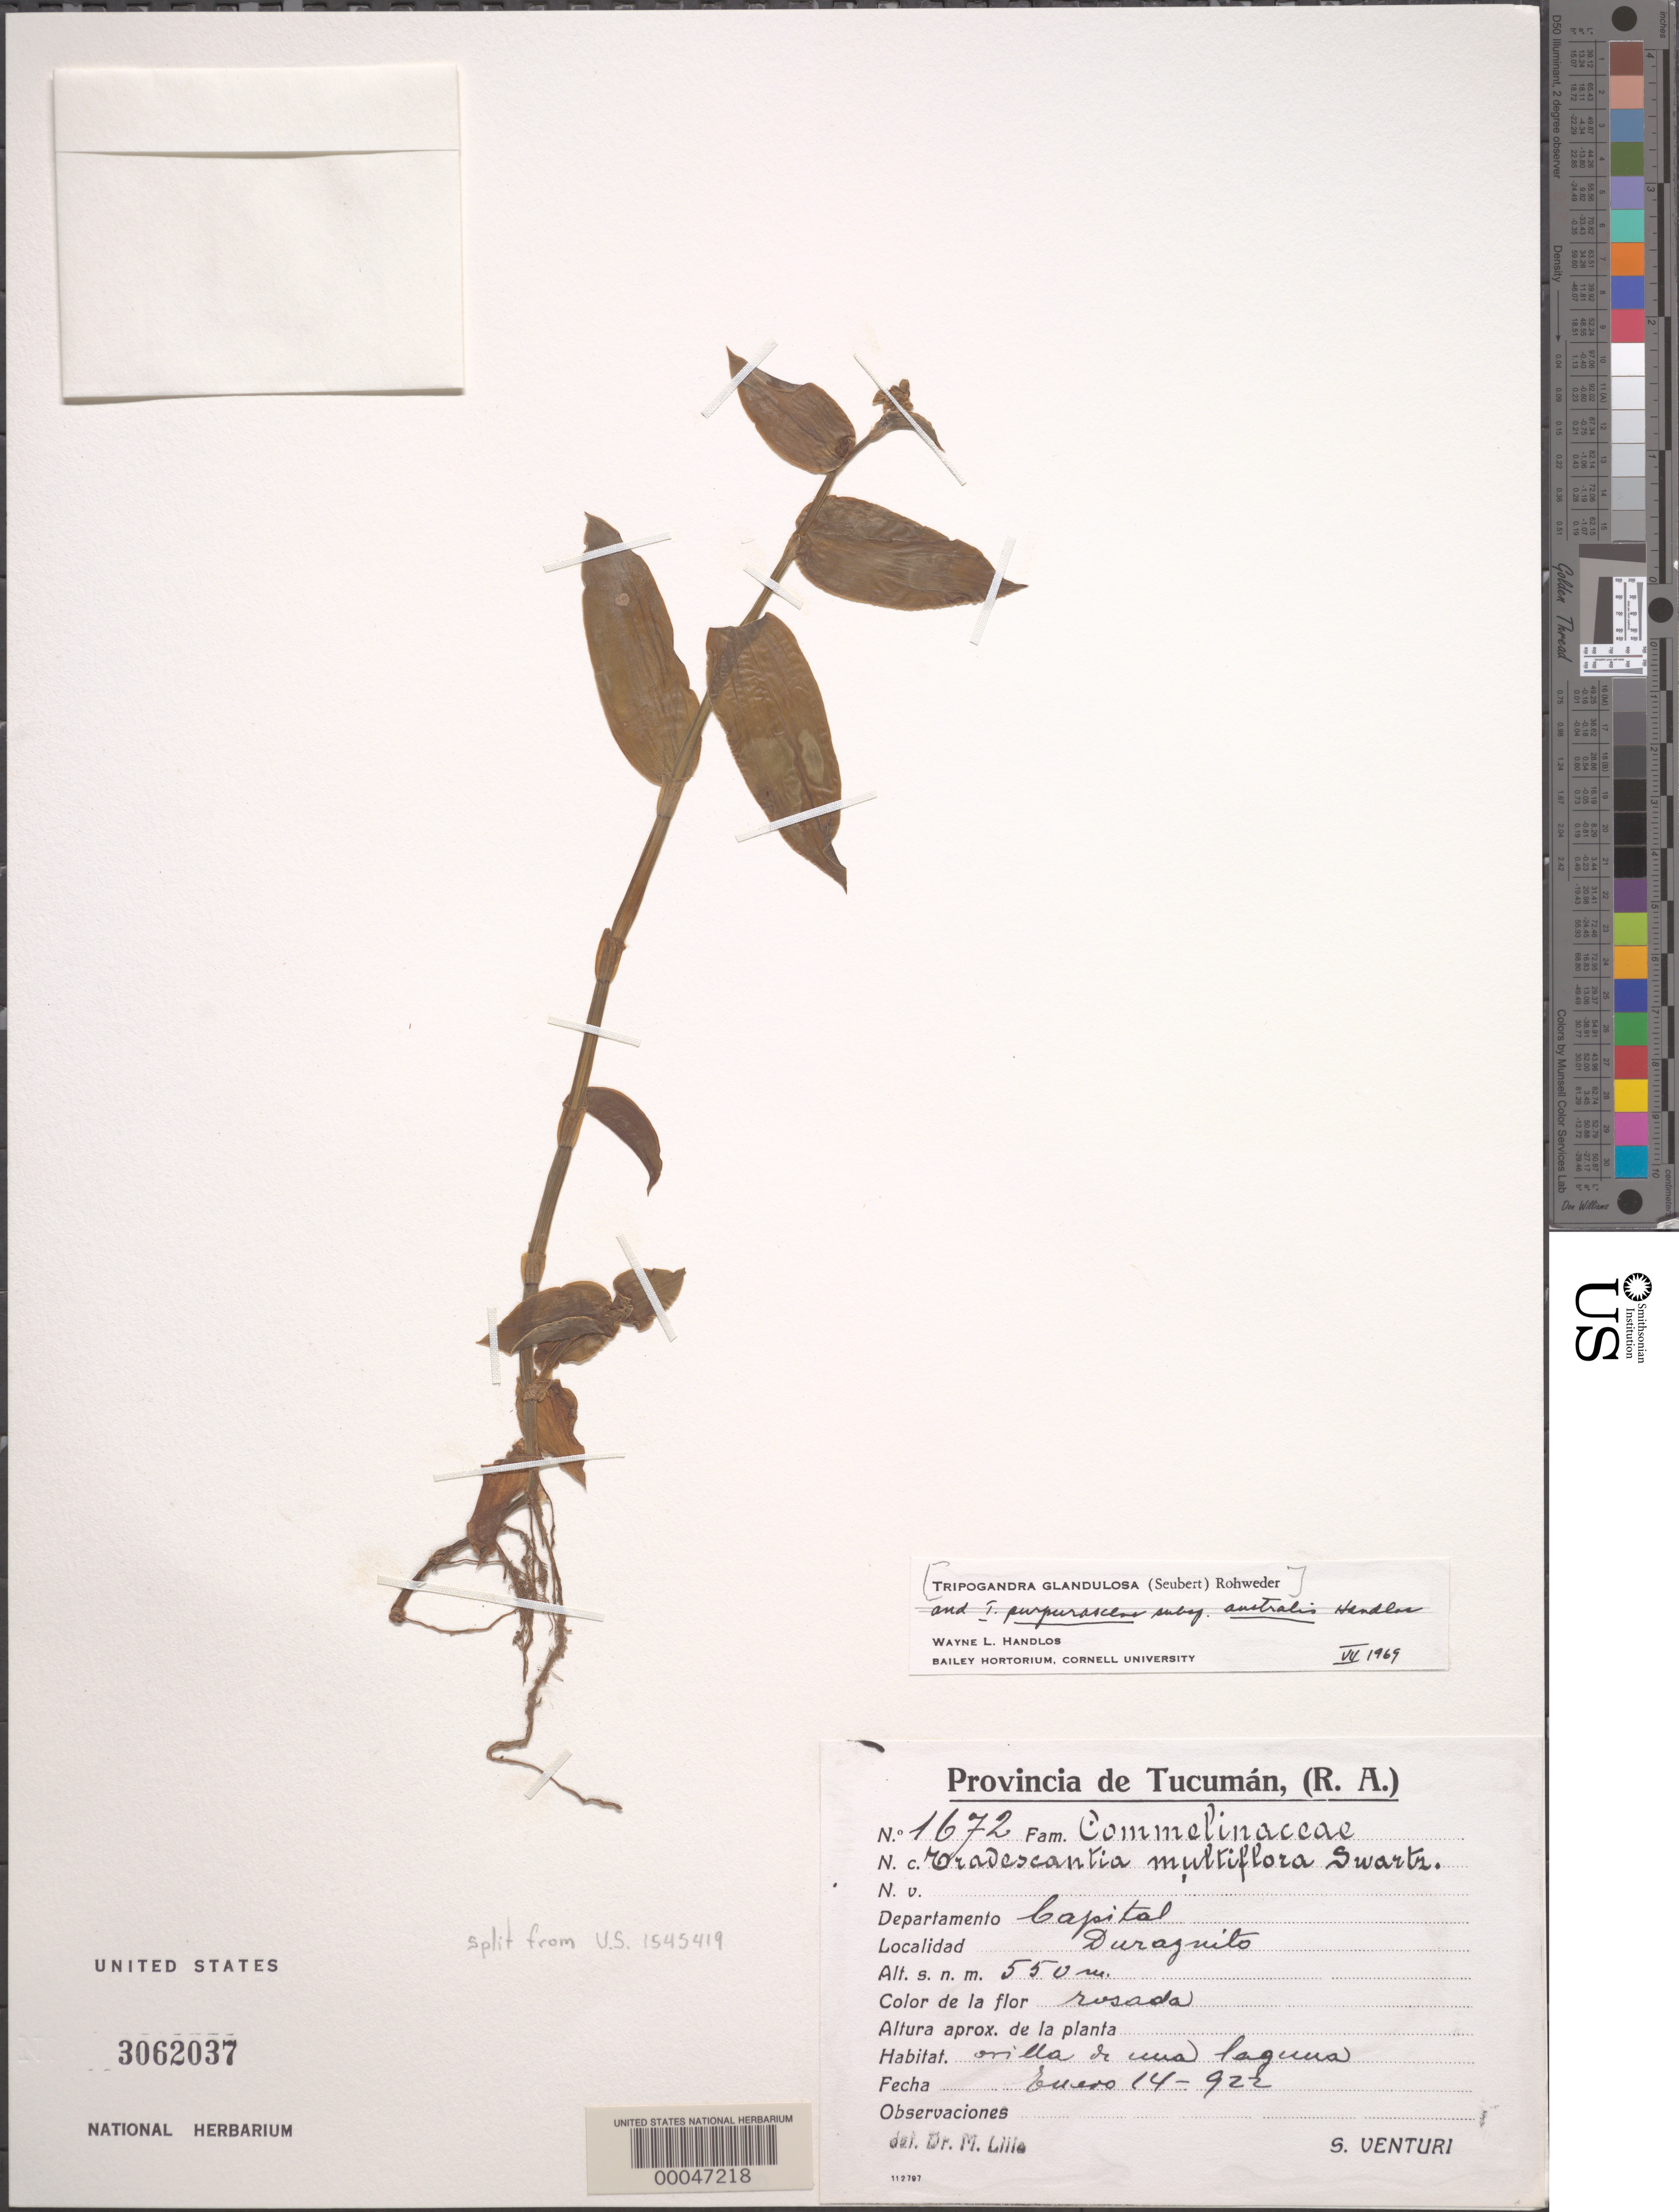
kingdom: Plantae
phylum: Tracheophyta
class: Liliopsida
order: Commelinales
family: Commelinaceae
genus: Tripogandra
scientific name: Tripogandra glandulosa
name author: (Seub.) Rohweder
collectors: S. Venturi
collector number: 1672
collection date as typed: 14 Jan 1922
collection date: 1922-01-14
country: Argentina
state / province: Ciudad Autónoma de Buenos Aires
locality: Durangnito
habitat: Laguna bank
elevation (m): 550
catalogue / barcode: US 3062037